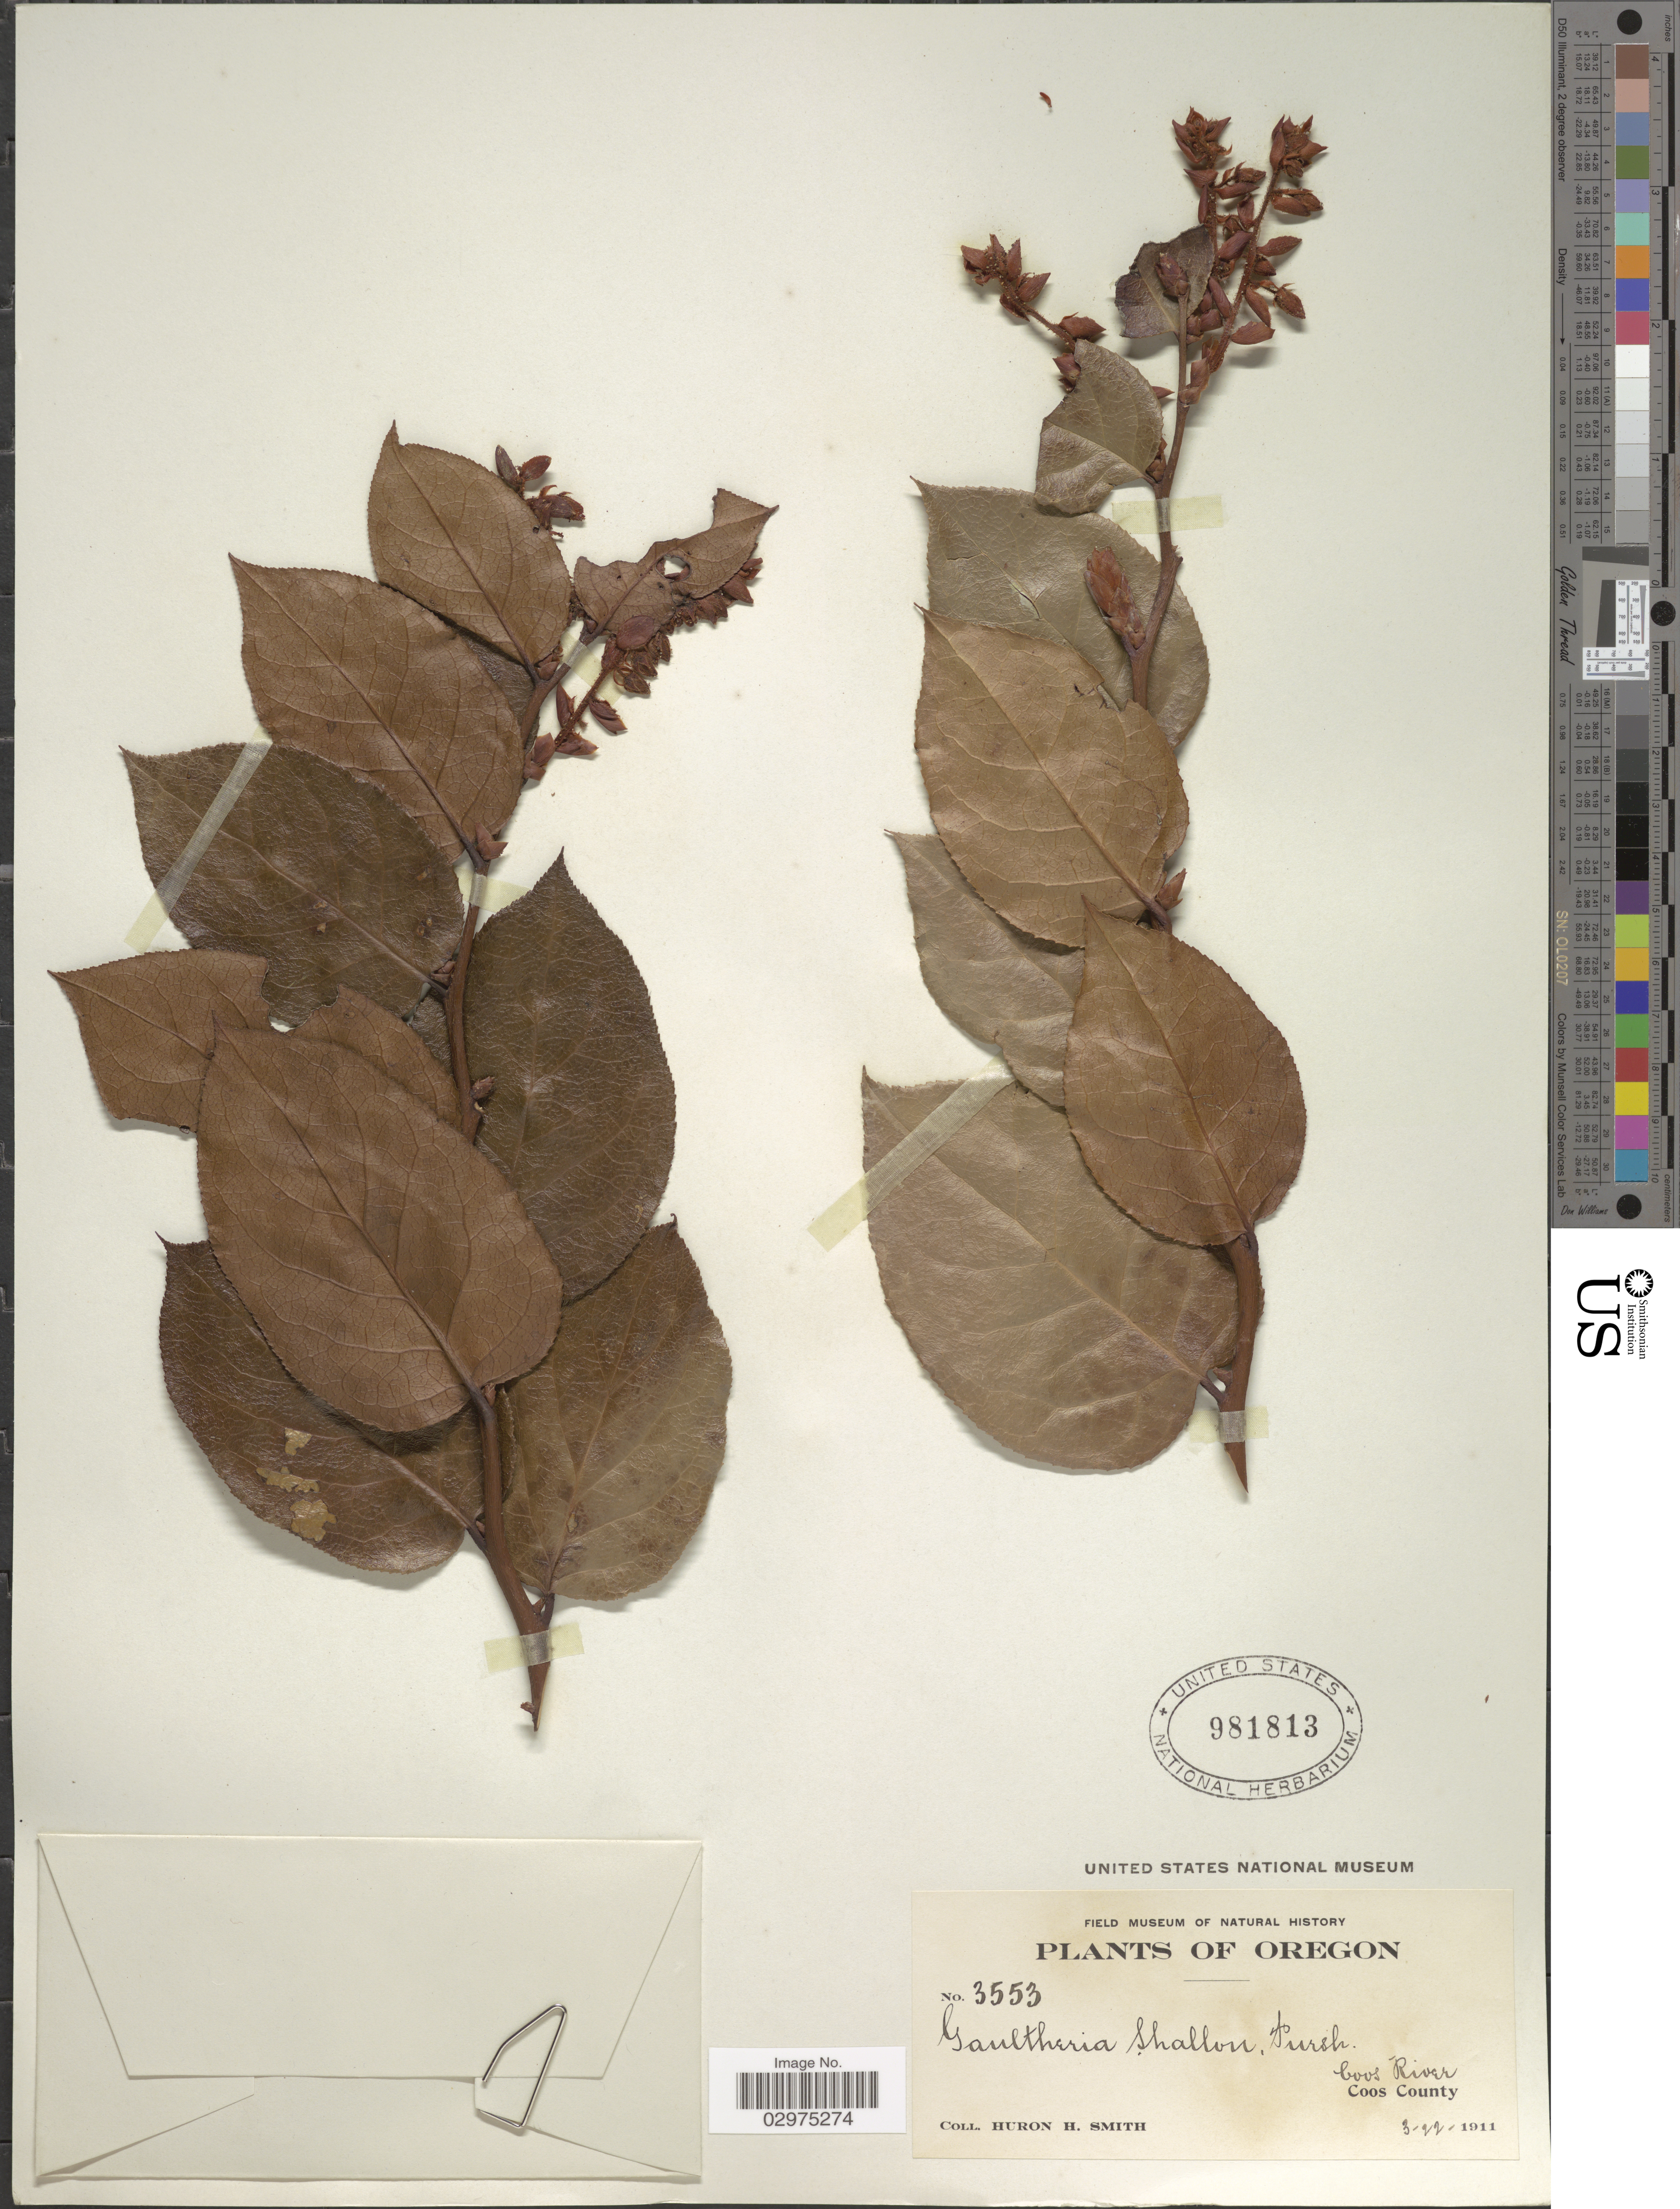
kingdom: Plantae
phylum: Tracheophyta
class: Magnoliopsida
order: Ericales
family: Ericaceae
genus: Gaultheria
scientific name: Gaultheria shallon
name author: Pursh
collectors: Huron H. Smith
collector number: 3553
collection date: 1911-03-22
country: United States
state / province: Oregon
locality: Coos River, Coos County.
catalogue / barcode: US 981813